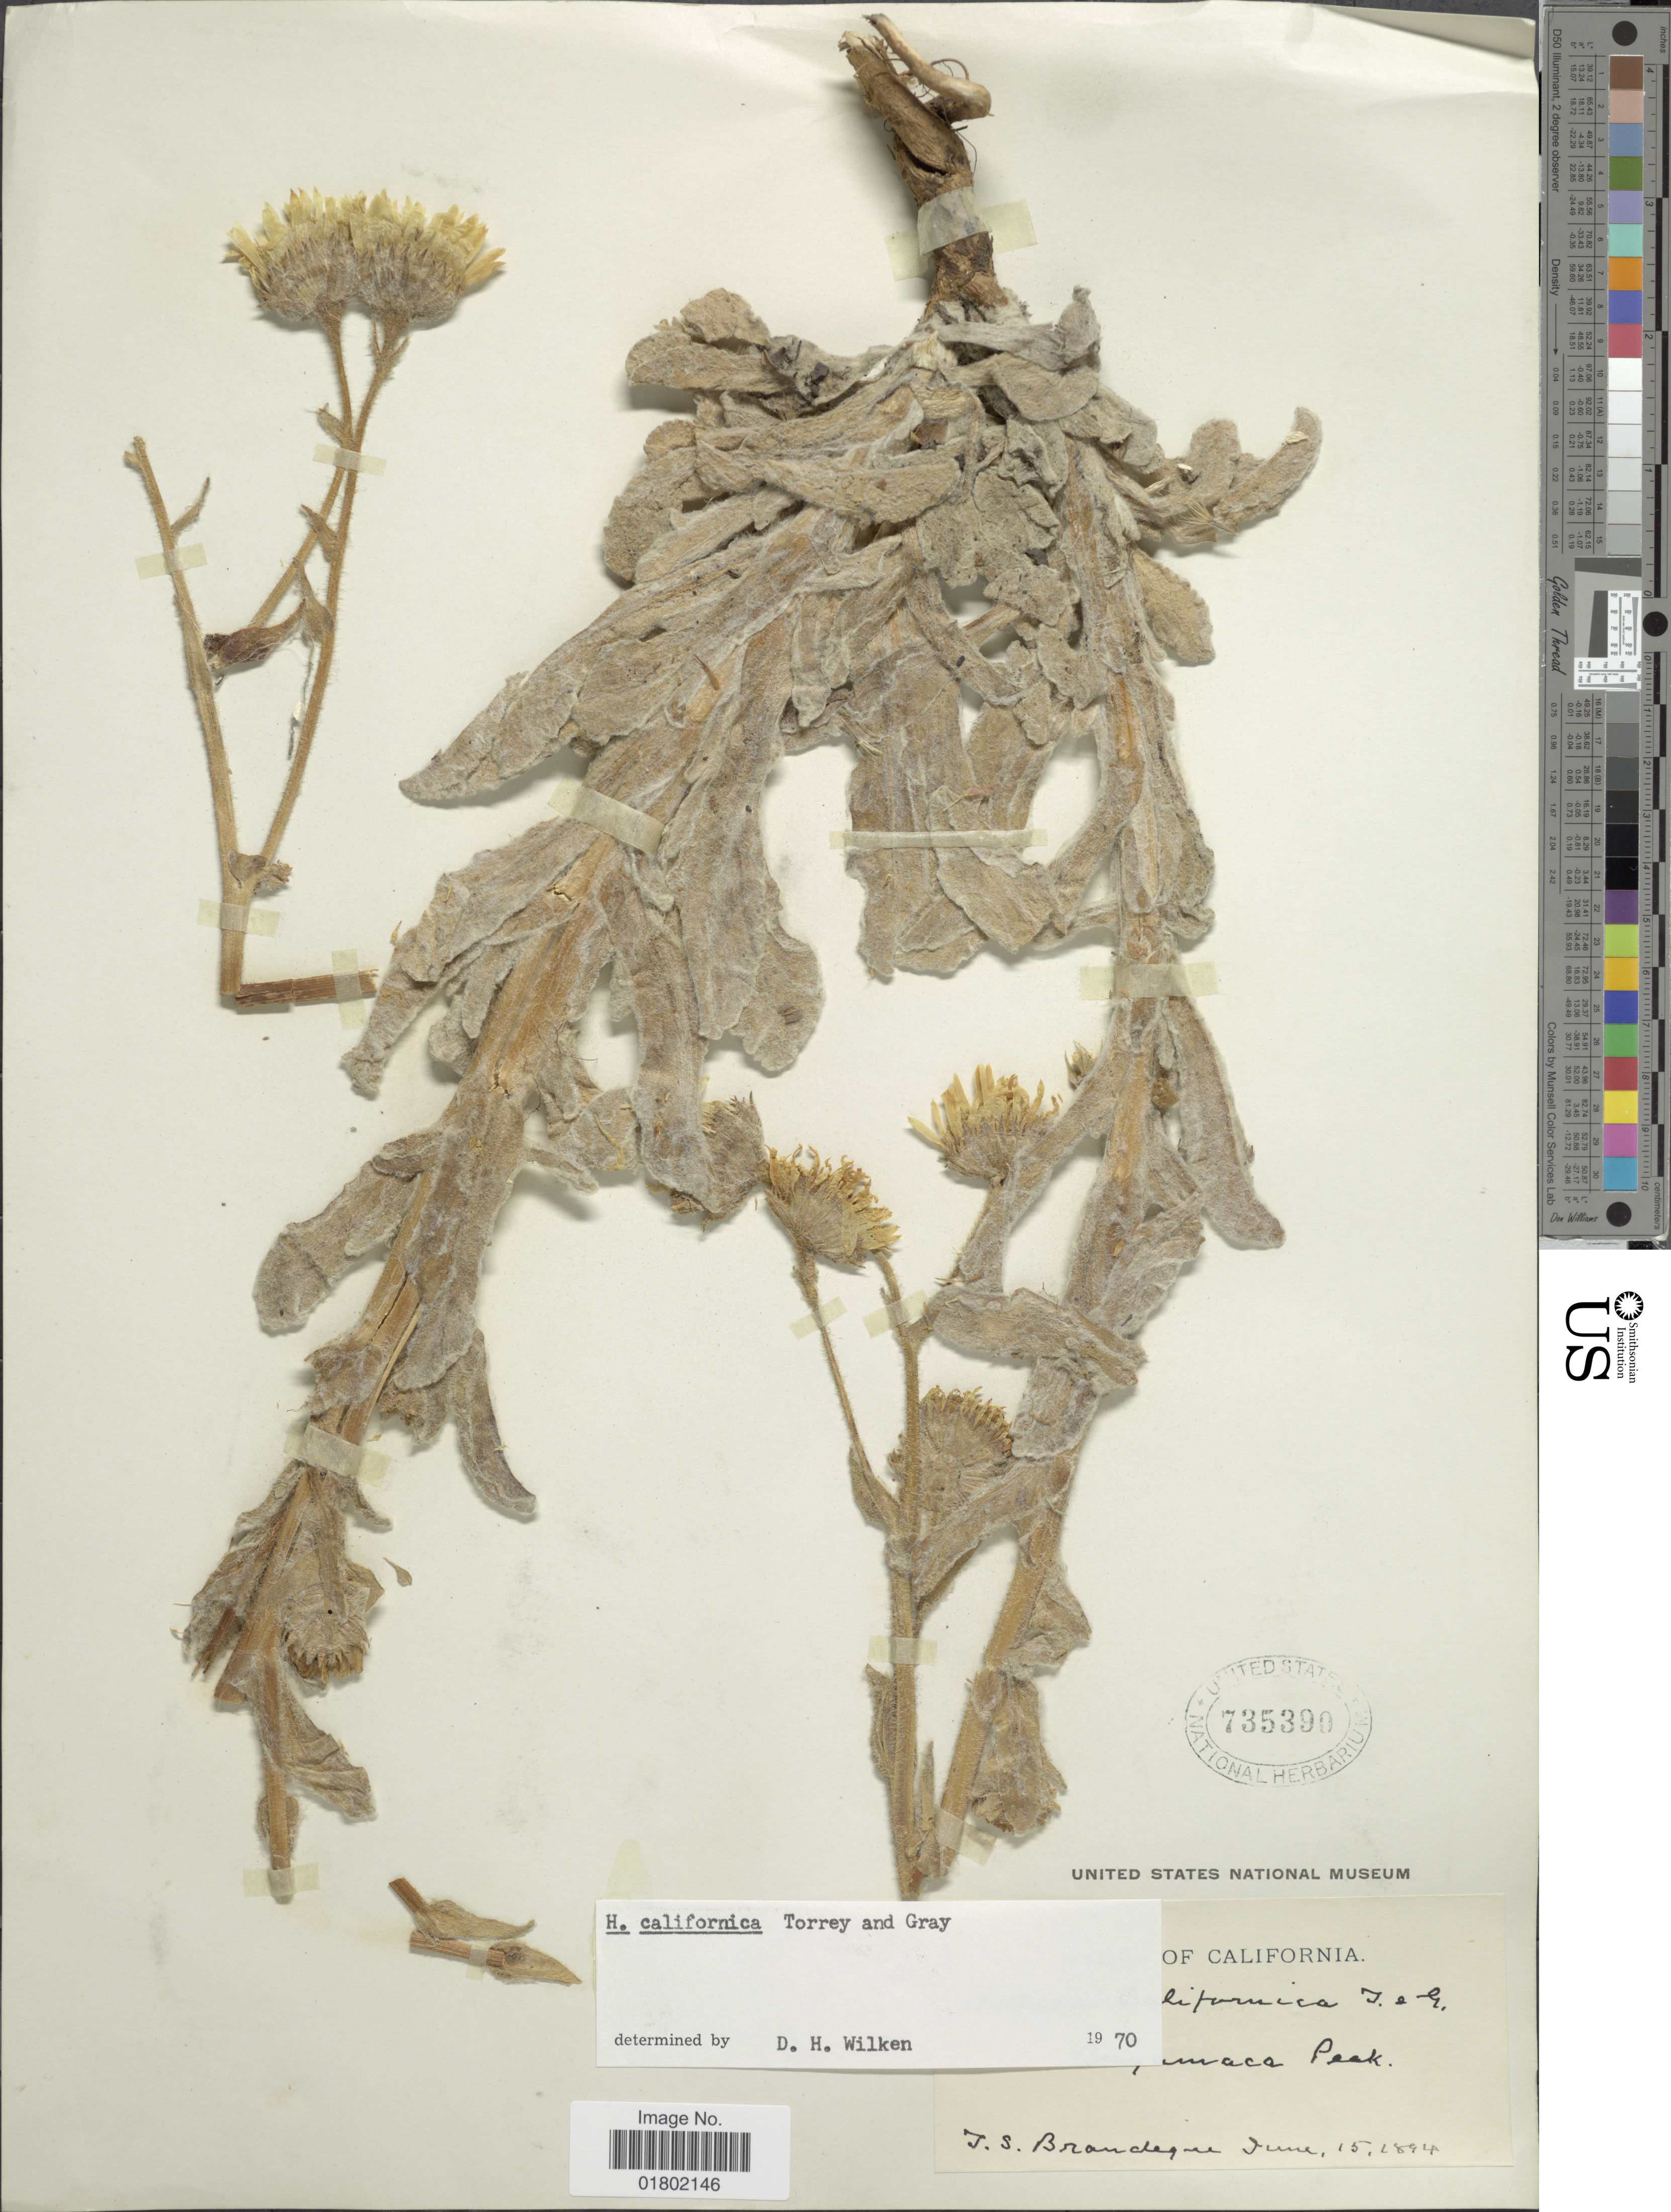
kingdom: Plantae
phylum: Tracheophyta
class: Magnoliopsida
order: Asterales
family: Asteraceae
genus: Hulsea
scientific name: Hulsea californica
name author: Torr. & A. Gray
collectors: T. S. Brandegee (herbarium)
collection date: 1894-06-15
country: United States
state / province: California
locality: [illegible text]maca Peak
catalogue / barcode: US 735390